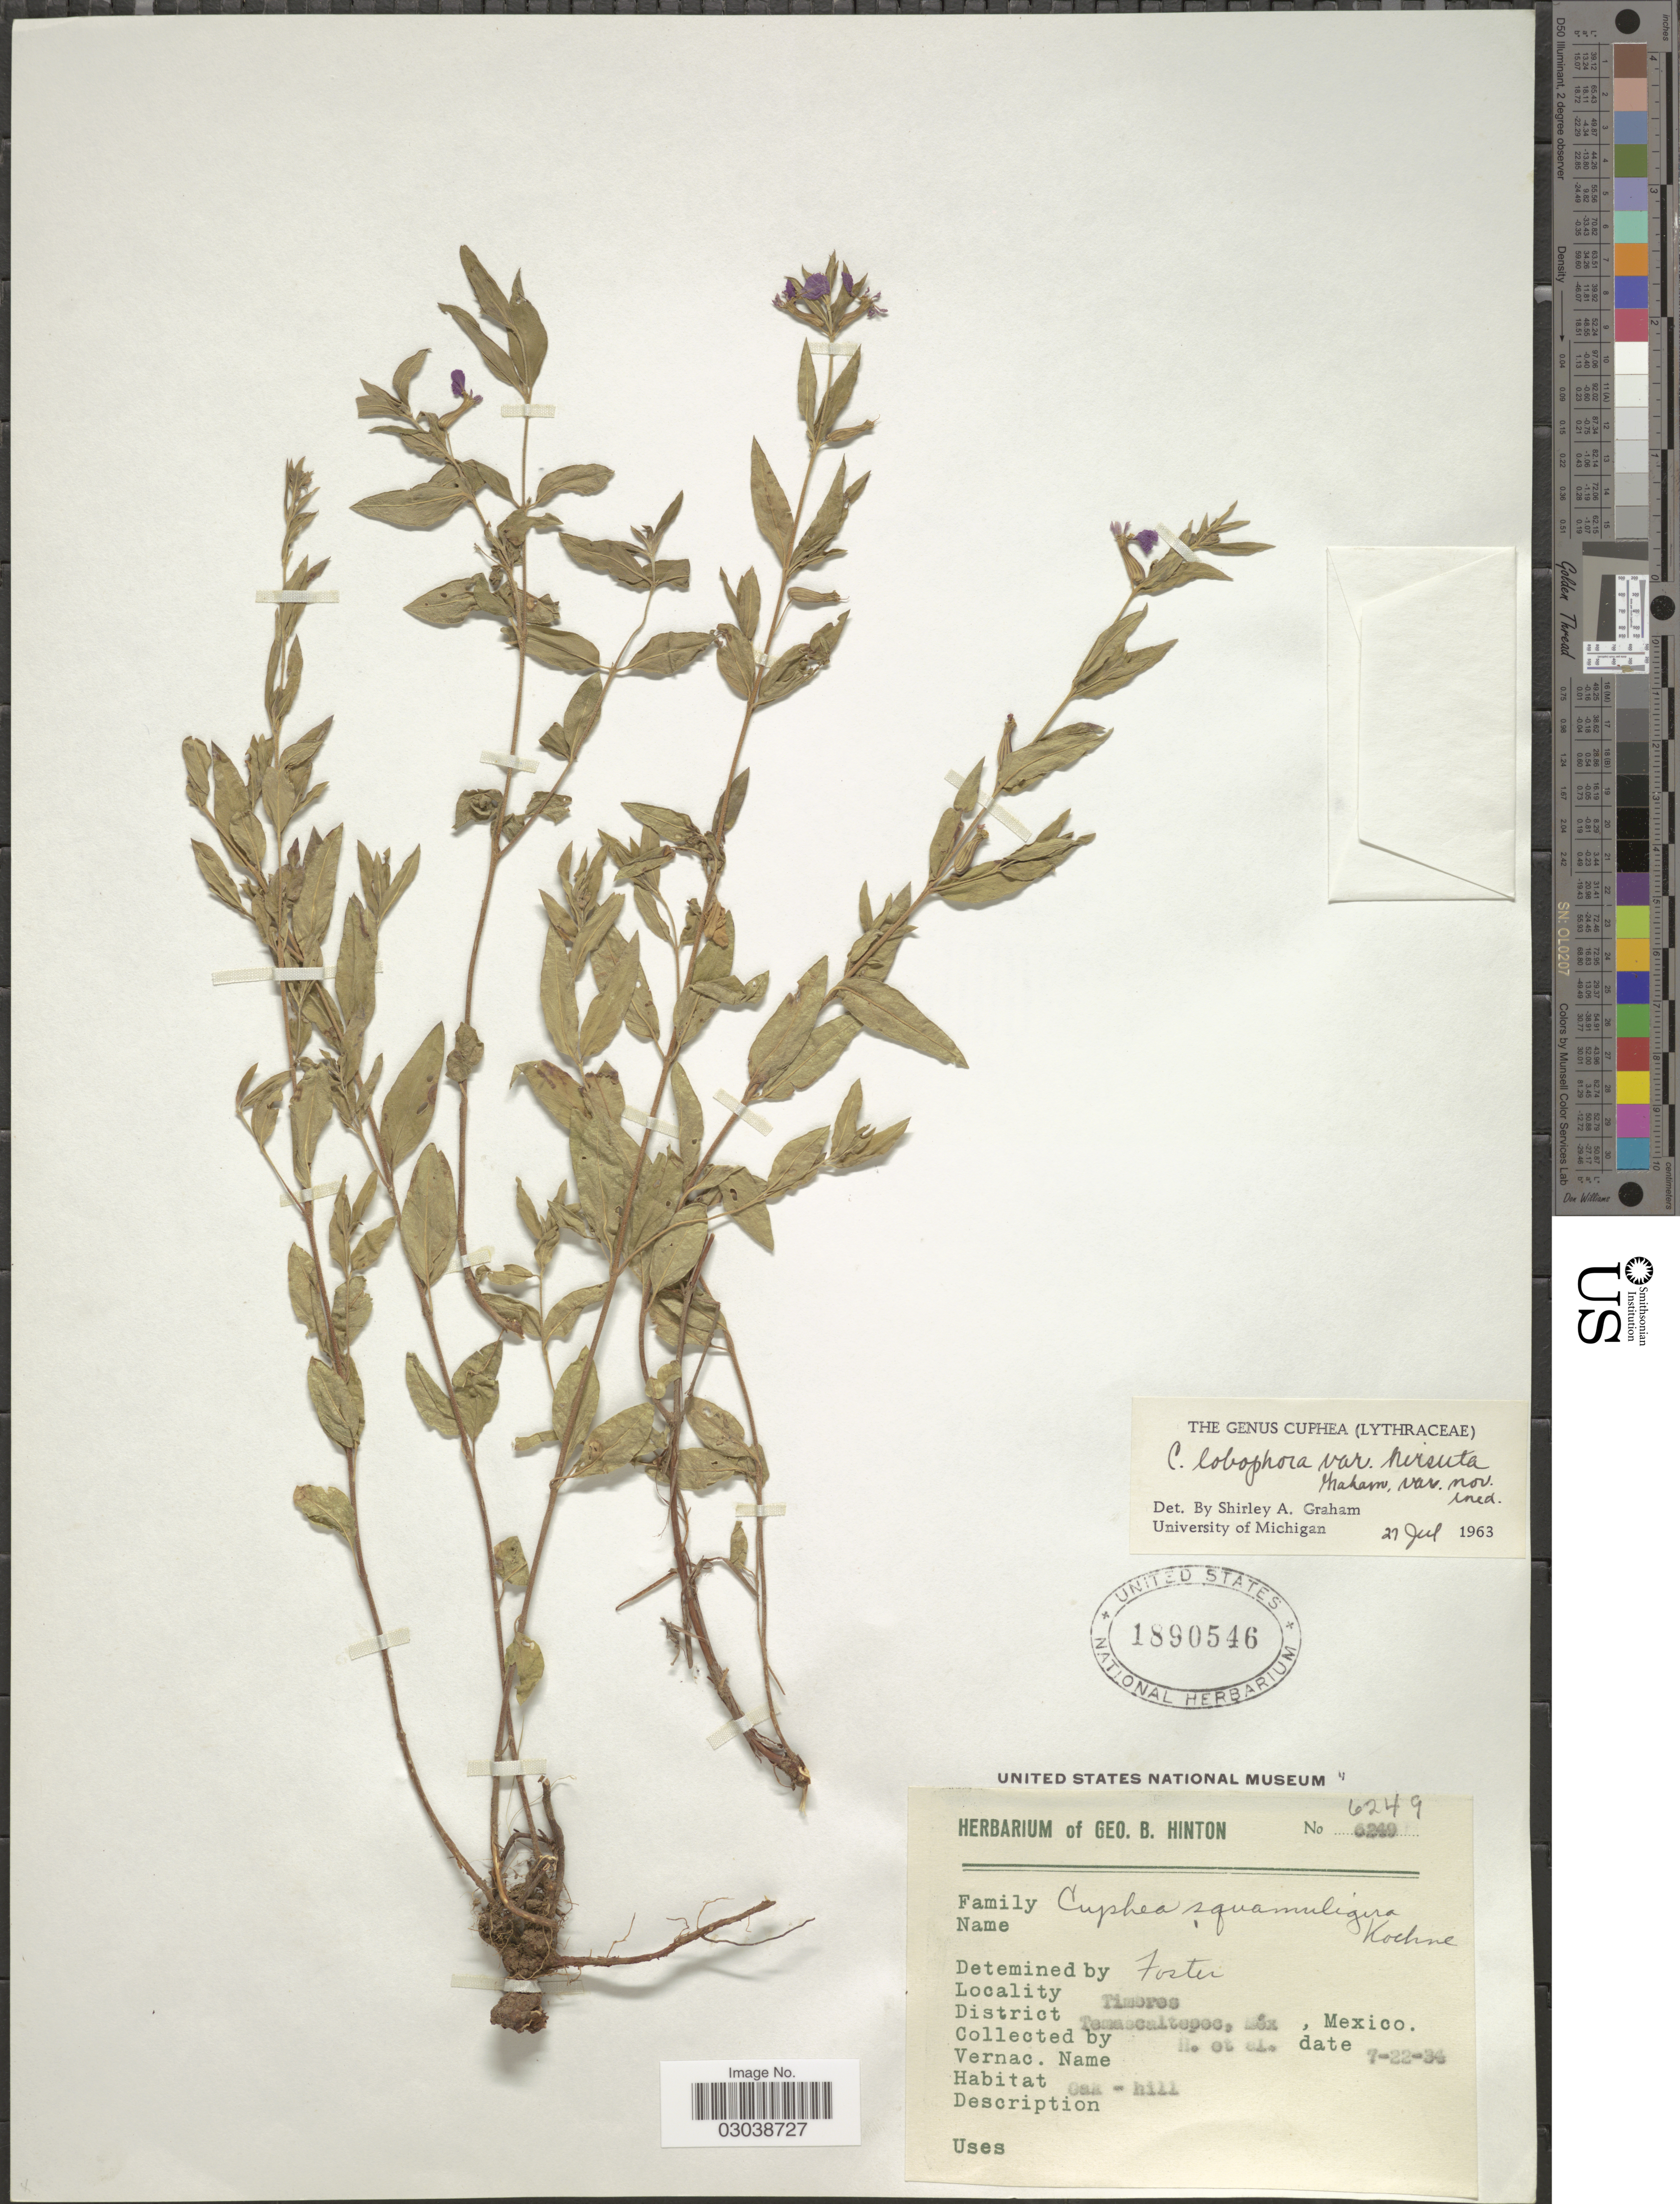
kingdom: Plantae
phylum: Tracheophyta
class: Magnoliopsida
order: Myrtales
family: Lythraceae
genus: Cuphea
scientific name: Cuphea lobophora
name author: Koehne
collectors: G. B. Hinton & et al.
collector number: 6249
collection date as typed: Transcribed d/m/y: 22/7/34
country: Mexico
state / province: México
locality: Timbres, District Temascaltepec, Méx.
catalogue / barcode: US 1890546